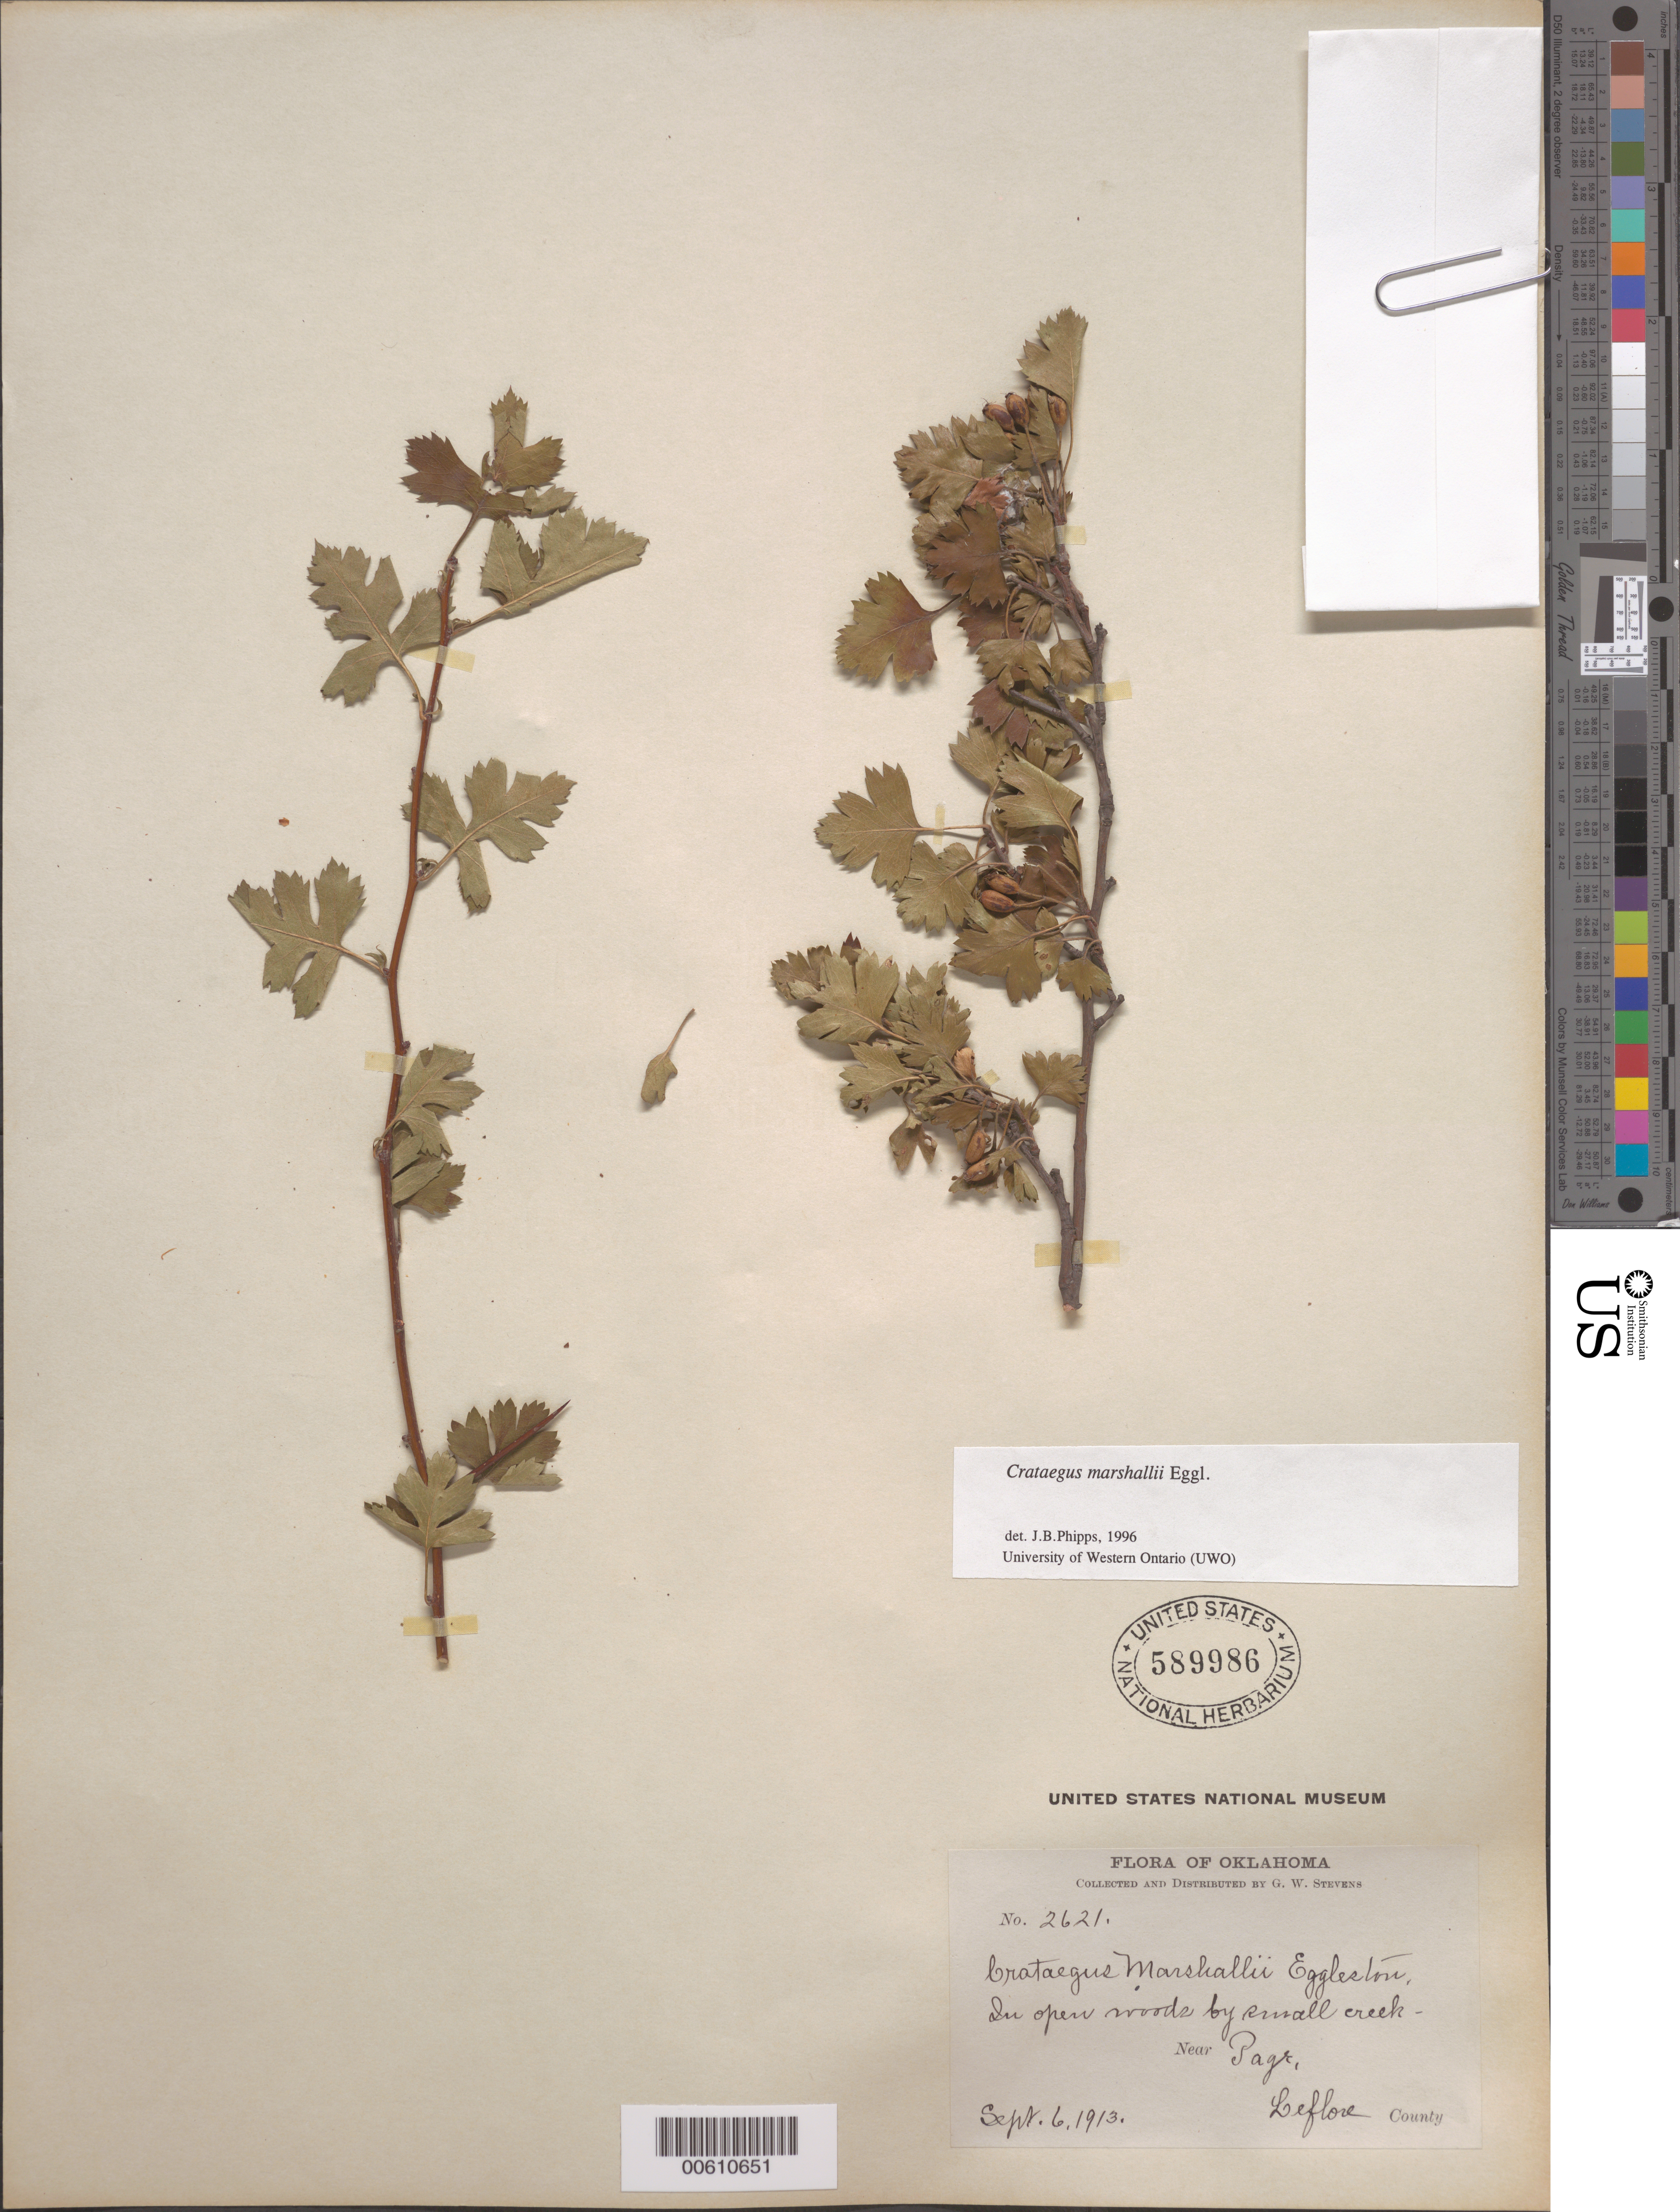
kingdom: Plantae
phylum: Tracheophyta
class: Magnoliopsida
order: Rosales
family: Rosaceae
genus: Crataegus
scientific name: Crataegus marshallii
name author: Eggl.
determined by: Phipps, James B., (UWO), University of Western Ontario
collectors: G. W. Stevens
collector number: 2621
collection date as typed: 06 Sep 1913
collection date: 1913-09-06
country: United States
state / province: Oklahoma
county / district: Le Flore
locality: Near Page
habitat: In open woods by small creek.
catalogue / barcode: US 589986